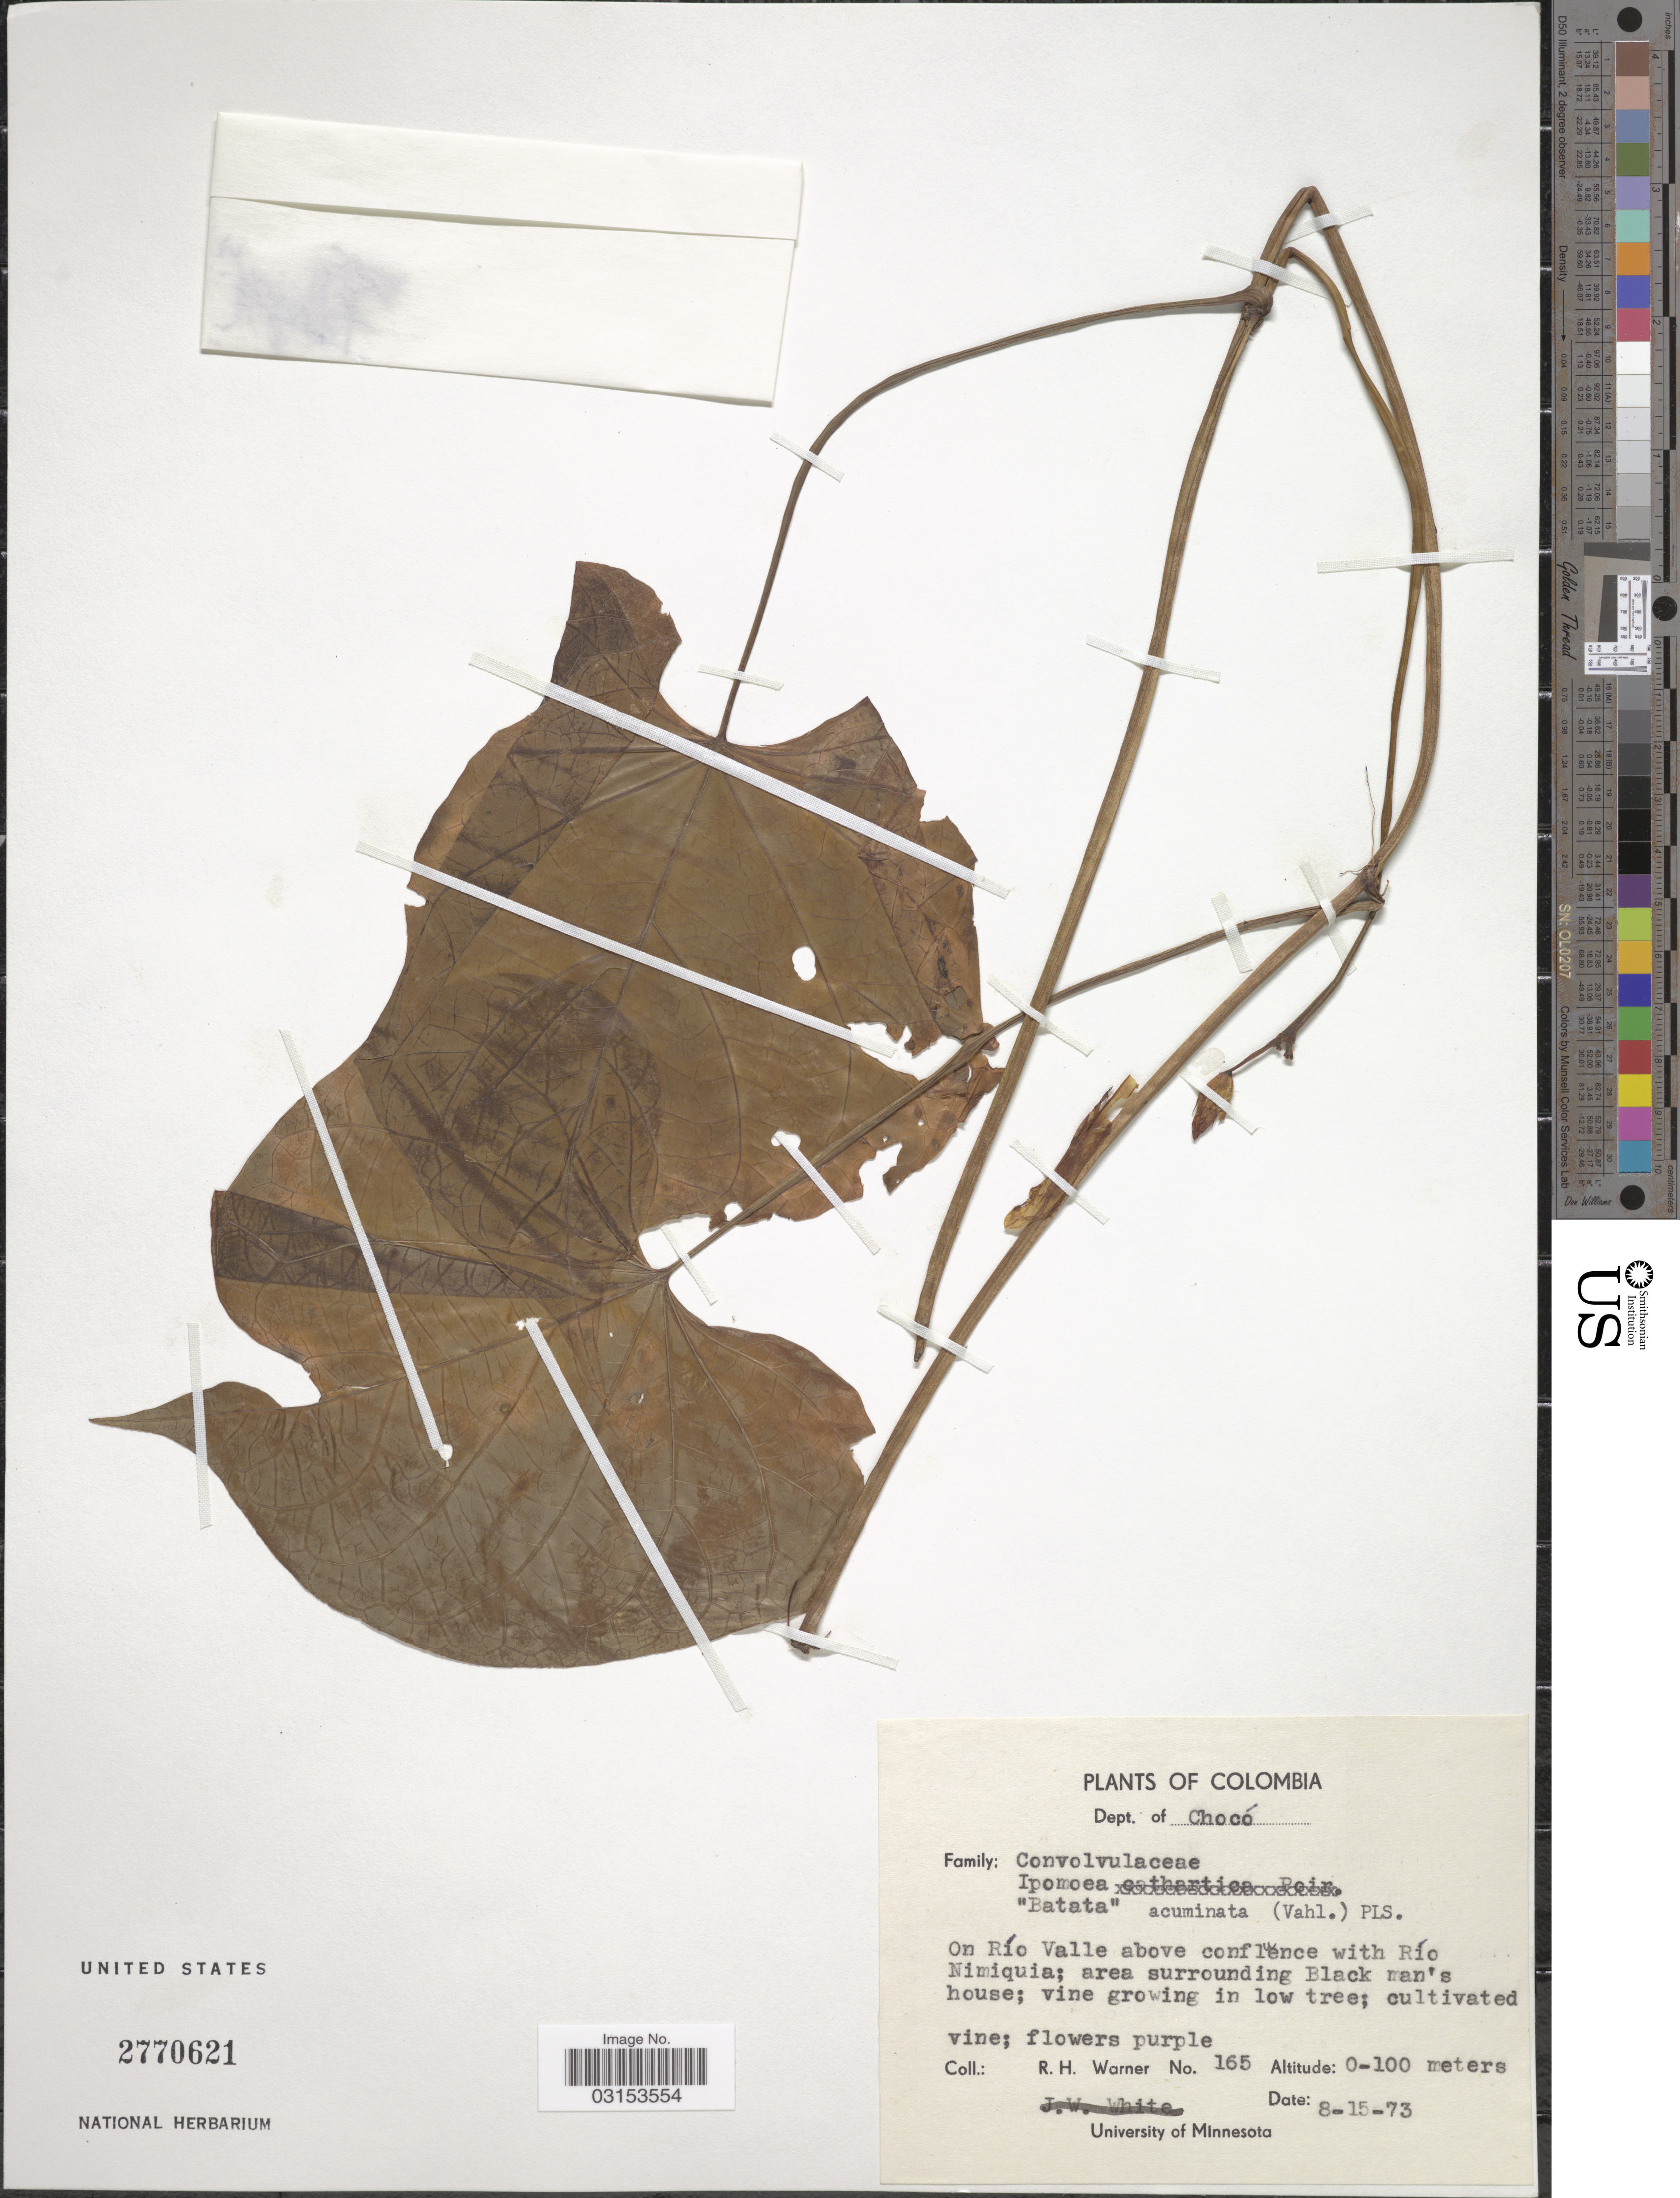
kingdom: Plantae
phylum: Tracheophyta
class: Magnoliopsida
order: Solanales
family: Convolvulaceae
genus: Ipomoea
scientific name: Ipomoea tiliacea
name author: (Willd.) Choisy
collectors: R. H. Warner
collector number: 165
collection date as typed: Transcribed d/m/y: 15/8/73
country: Colombia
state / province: Chocó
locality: Dept. of Chocó. On Río Valley above confluence with Río Nimiquia; area surrounding Black man's house.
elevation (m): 0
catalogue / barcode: US 2770621